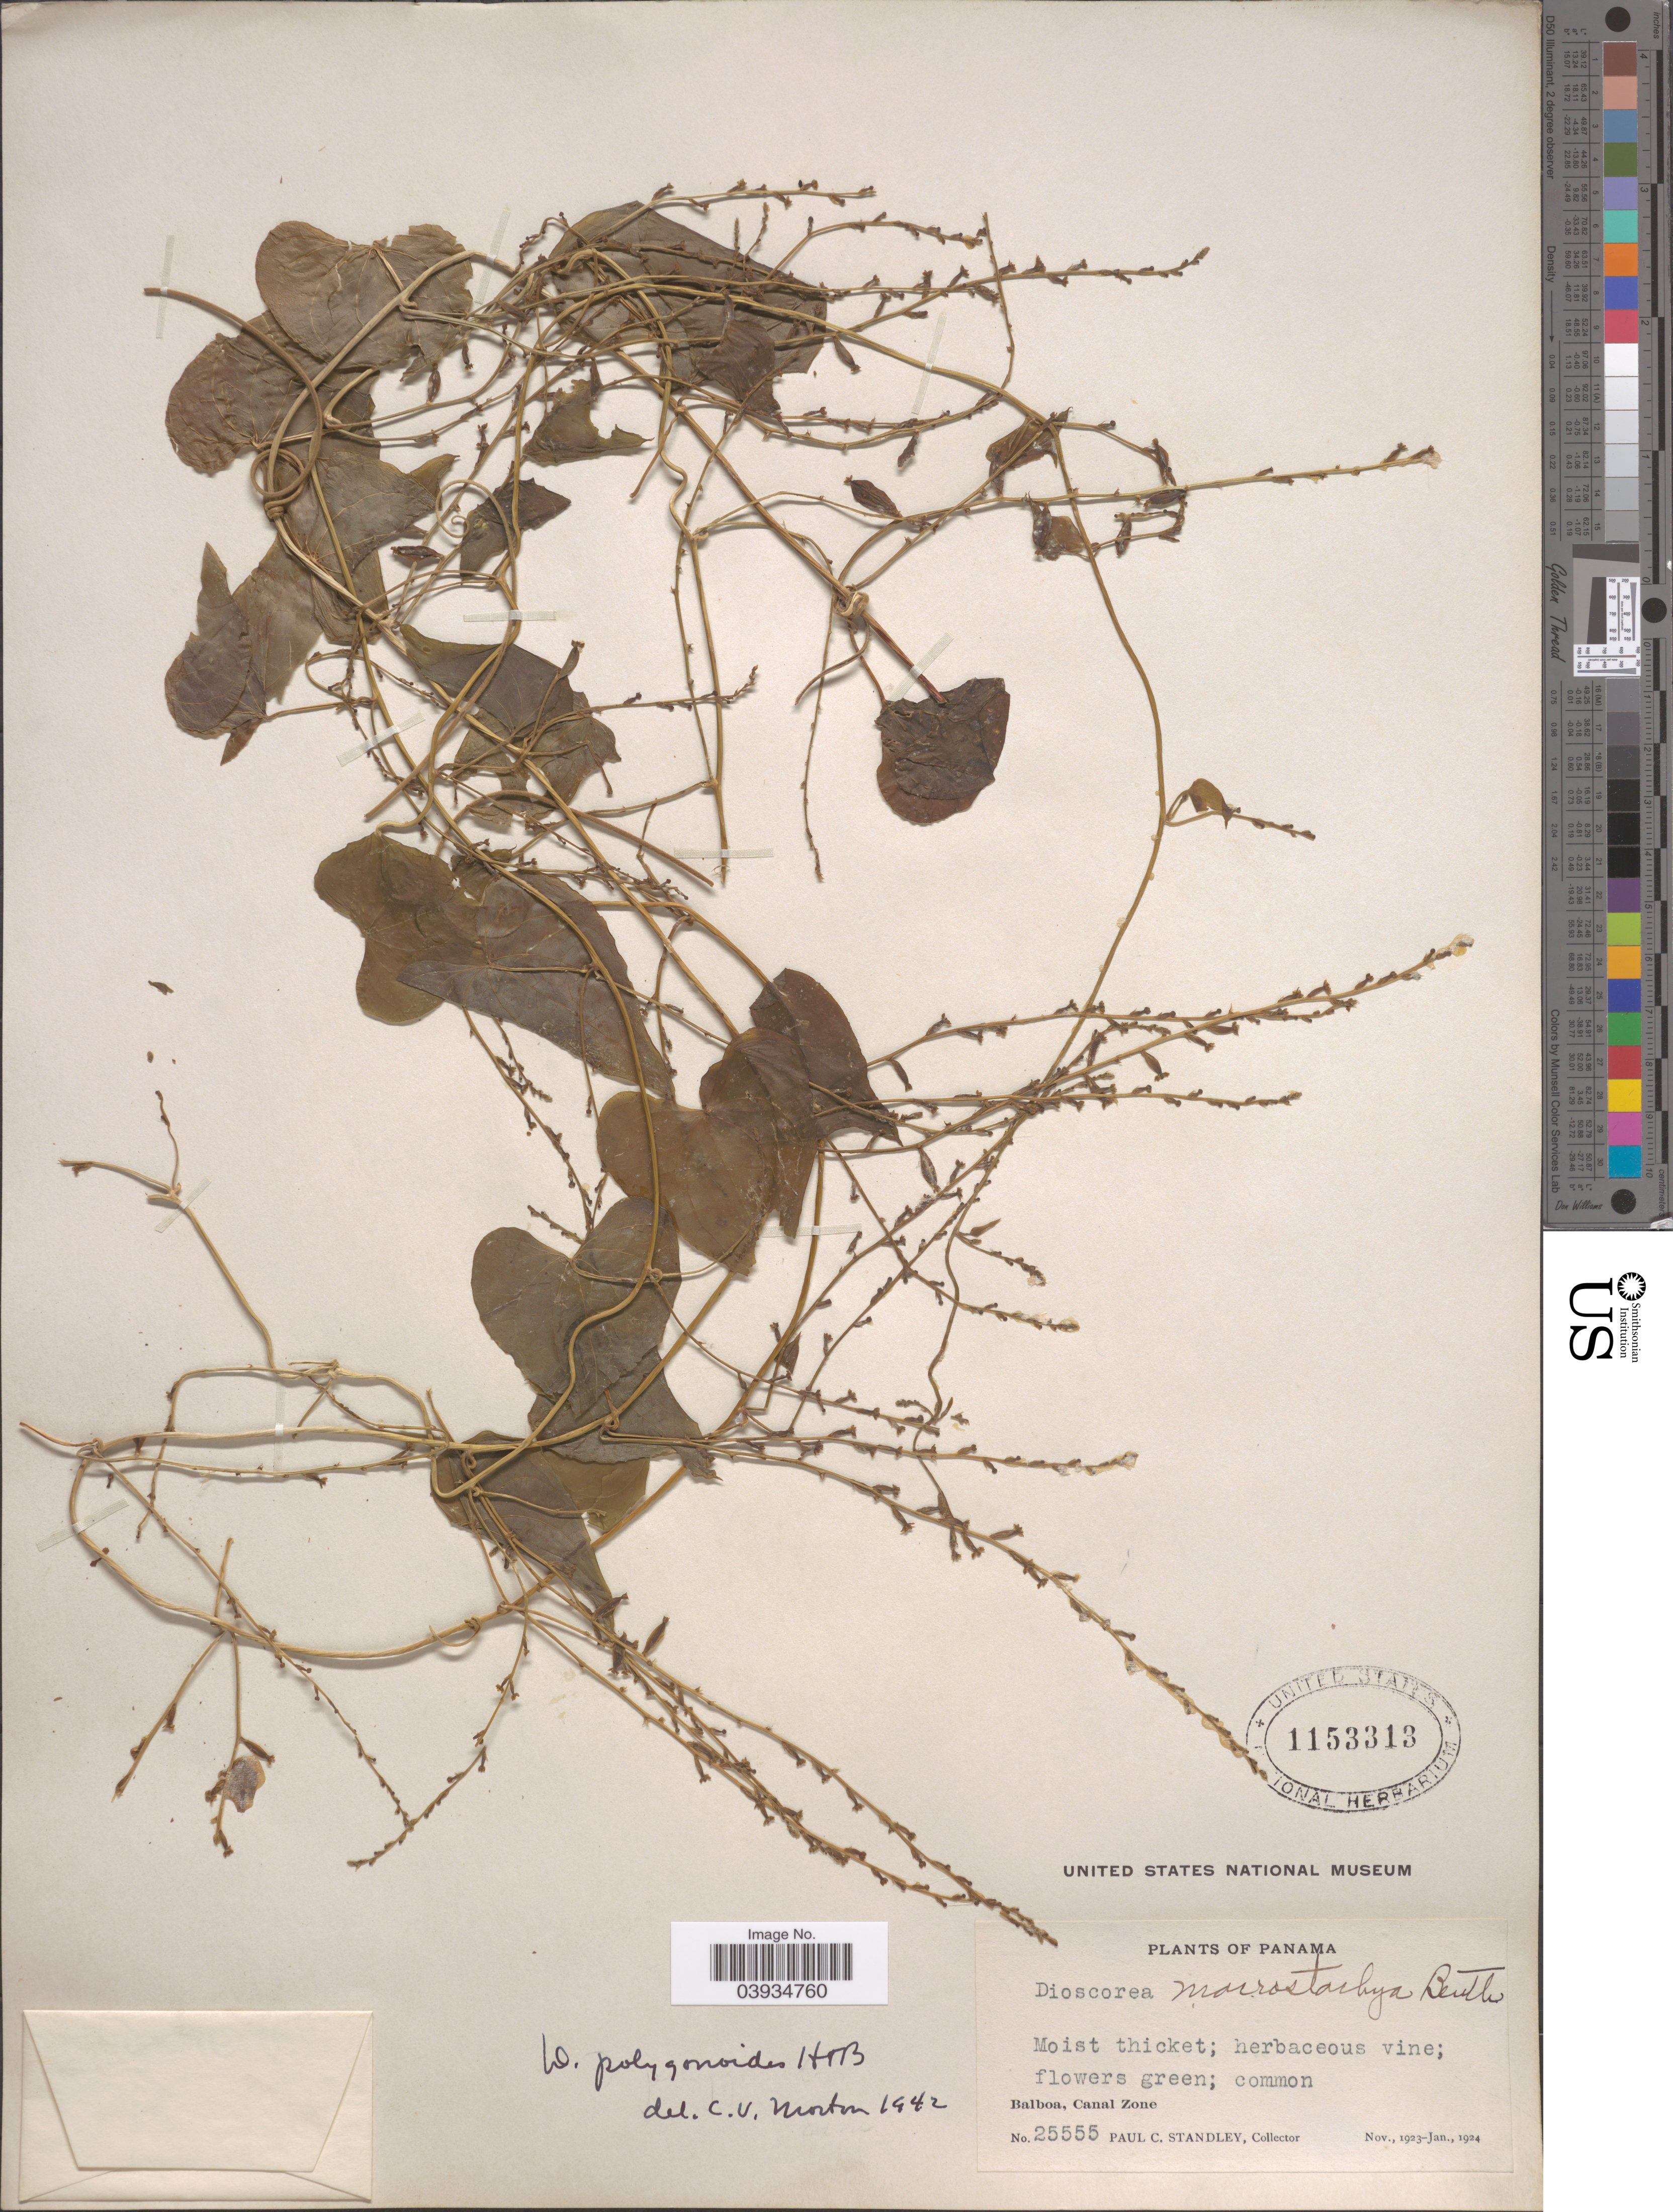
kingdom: Plantae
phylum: Tracheophyta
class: Liliopsida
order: Dioscoreales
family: Dioscoreaceae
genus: Dioscorea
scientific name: Dioscorea polygonoides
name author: Humb. & Bonpl. ex Willd.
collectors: P. C. Standley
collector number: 25555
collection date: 1923-11/1924-01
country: Panama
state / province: Colón / Panamá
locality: Moist thicket. Balboa, Canal Zone.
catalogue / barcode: US 1153313